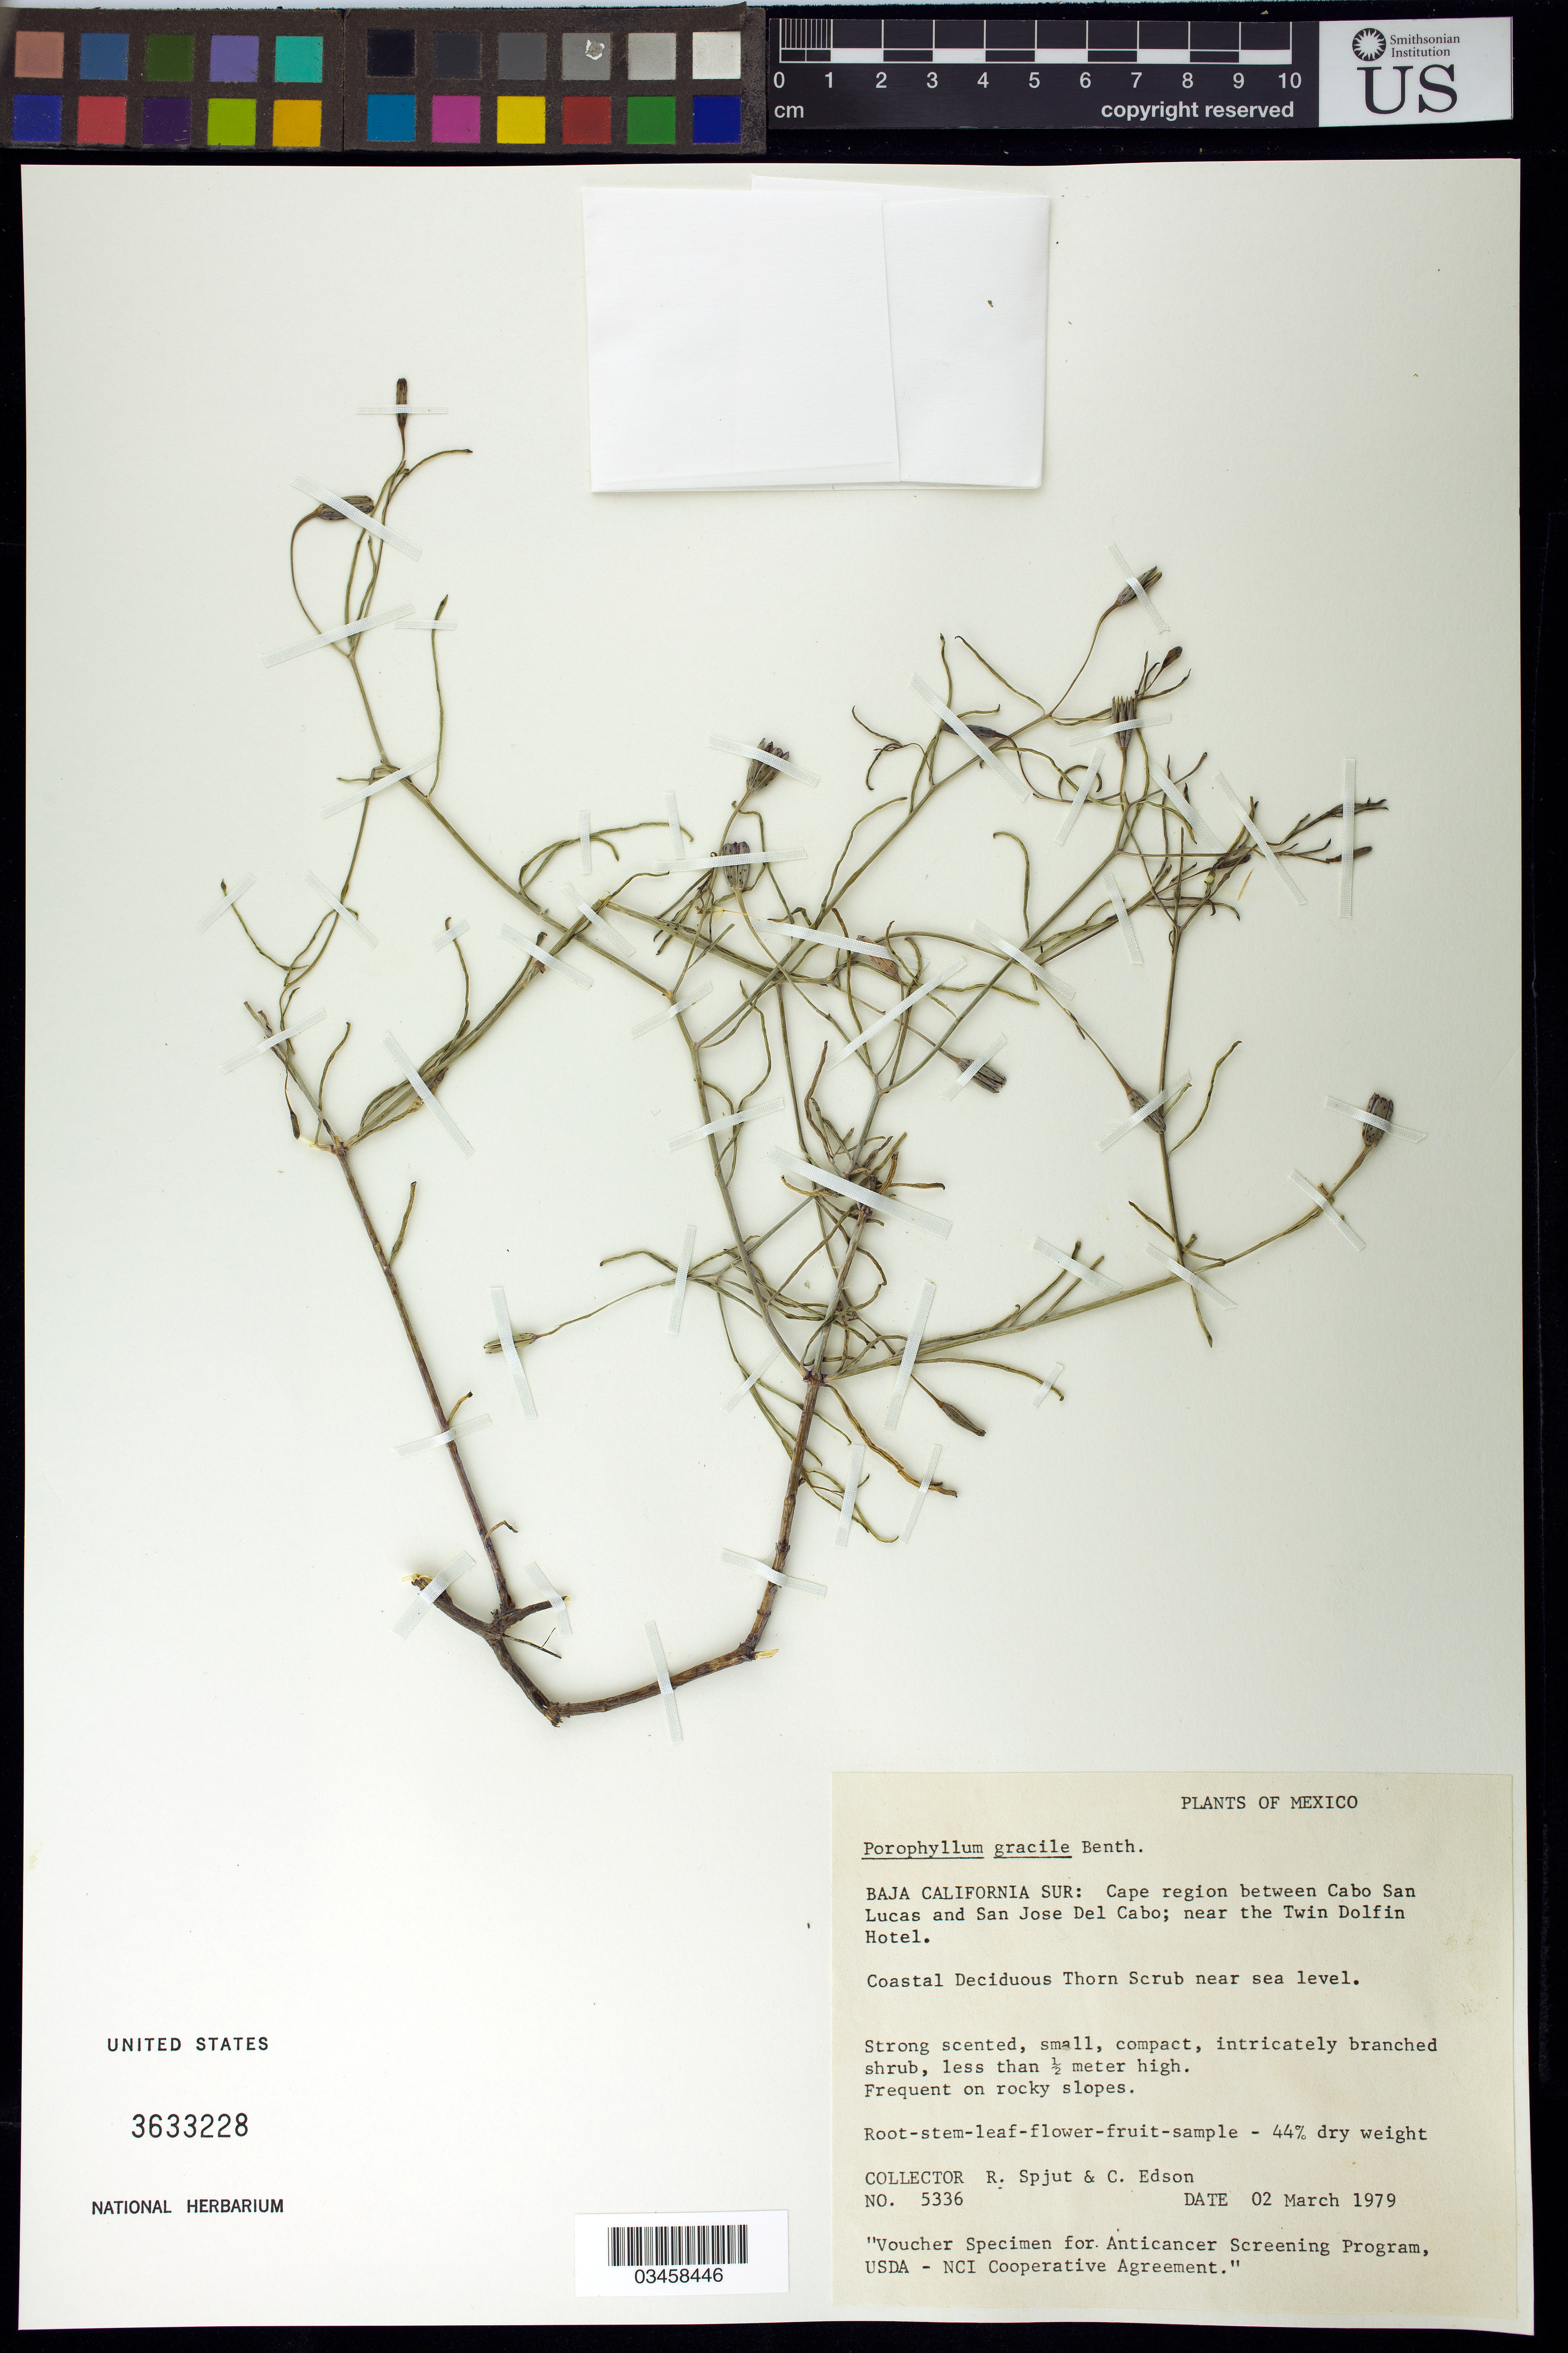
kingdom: Plantae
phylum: Tracheophyta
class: Magnoliopsida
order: Asterales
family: Asteraceae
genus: Porophyllum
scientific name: Porophyllum maritimum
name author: Brandegee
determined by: Anzuinelli, M.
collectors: R. Spjut & C. Edson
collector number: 5336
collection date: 1979-03-02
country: Mexico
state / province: Baja California Sur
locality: Cape region between Cabo San Lucas and San Jose Del Cabo; near the Twin Dolfin Hotel.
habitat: Coastal deciduous thorn scrbu near sea level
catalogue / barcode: US 3633228